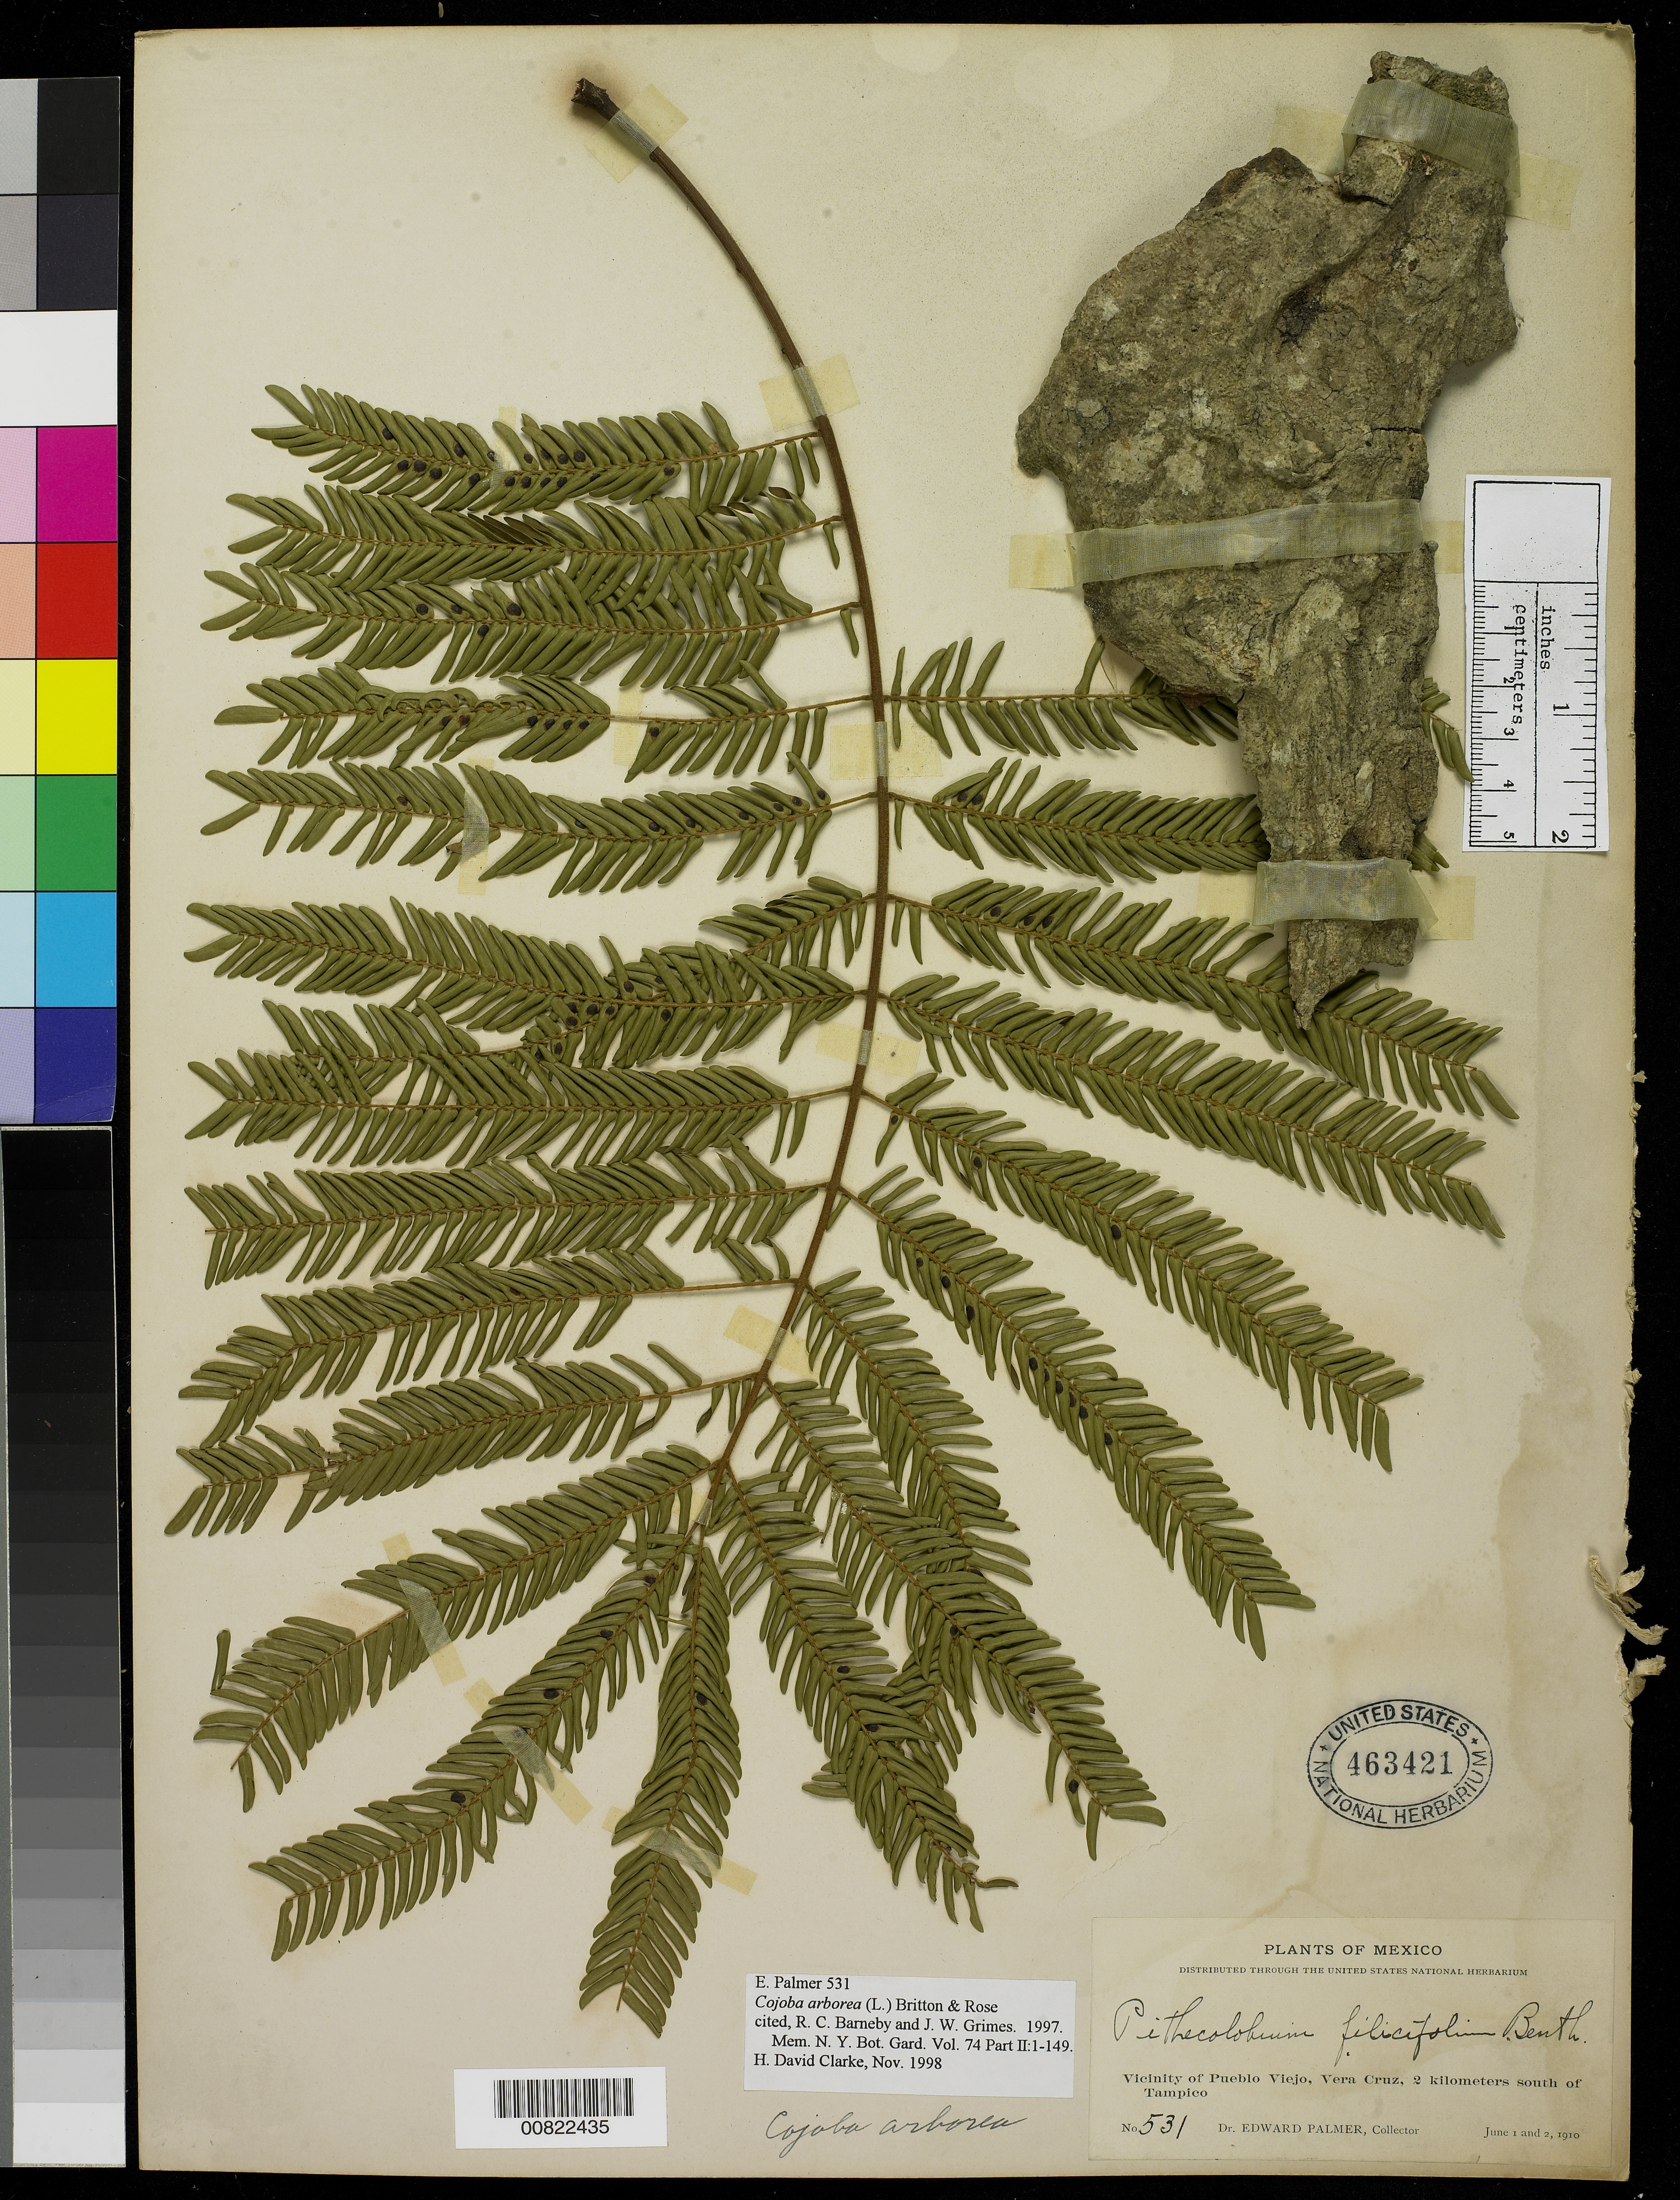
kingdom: Plantae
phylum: Tracheophyta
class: Magnoliopsida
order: Fabales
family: Fabaceae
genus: Pithecellobium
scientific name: Pithecellobium arboreum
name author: (L.) Urb.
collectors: E. Palmer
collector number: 531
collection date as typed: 01 Jun 1910 to 02 Jun 1910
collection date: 1910-06-01/1910-06-02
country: Mexico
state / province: Veracruz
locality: Vicinity of Pueblo Viejo, Veracruz, 2 kilometers south of Tampico, Tamaulipas.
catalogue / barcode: US 463421